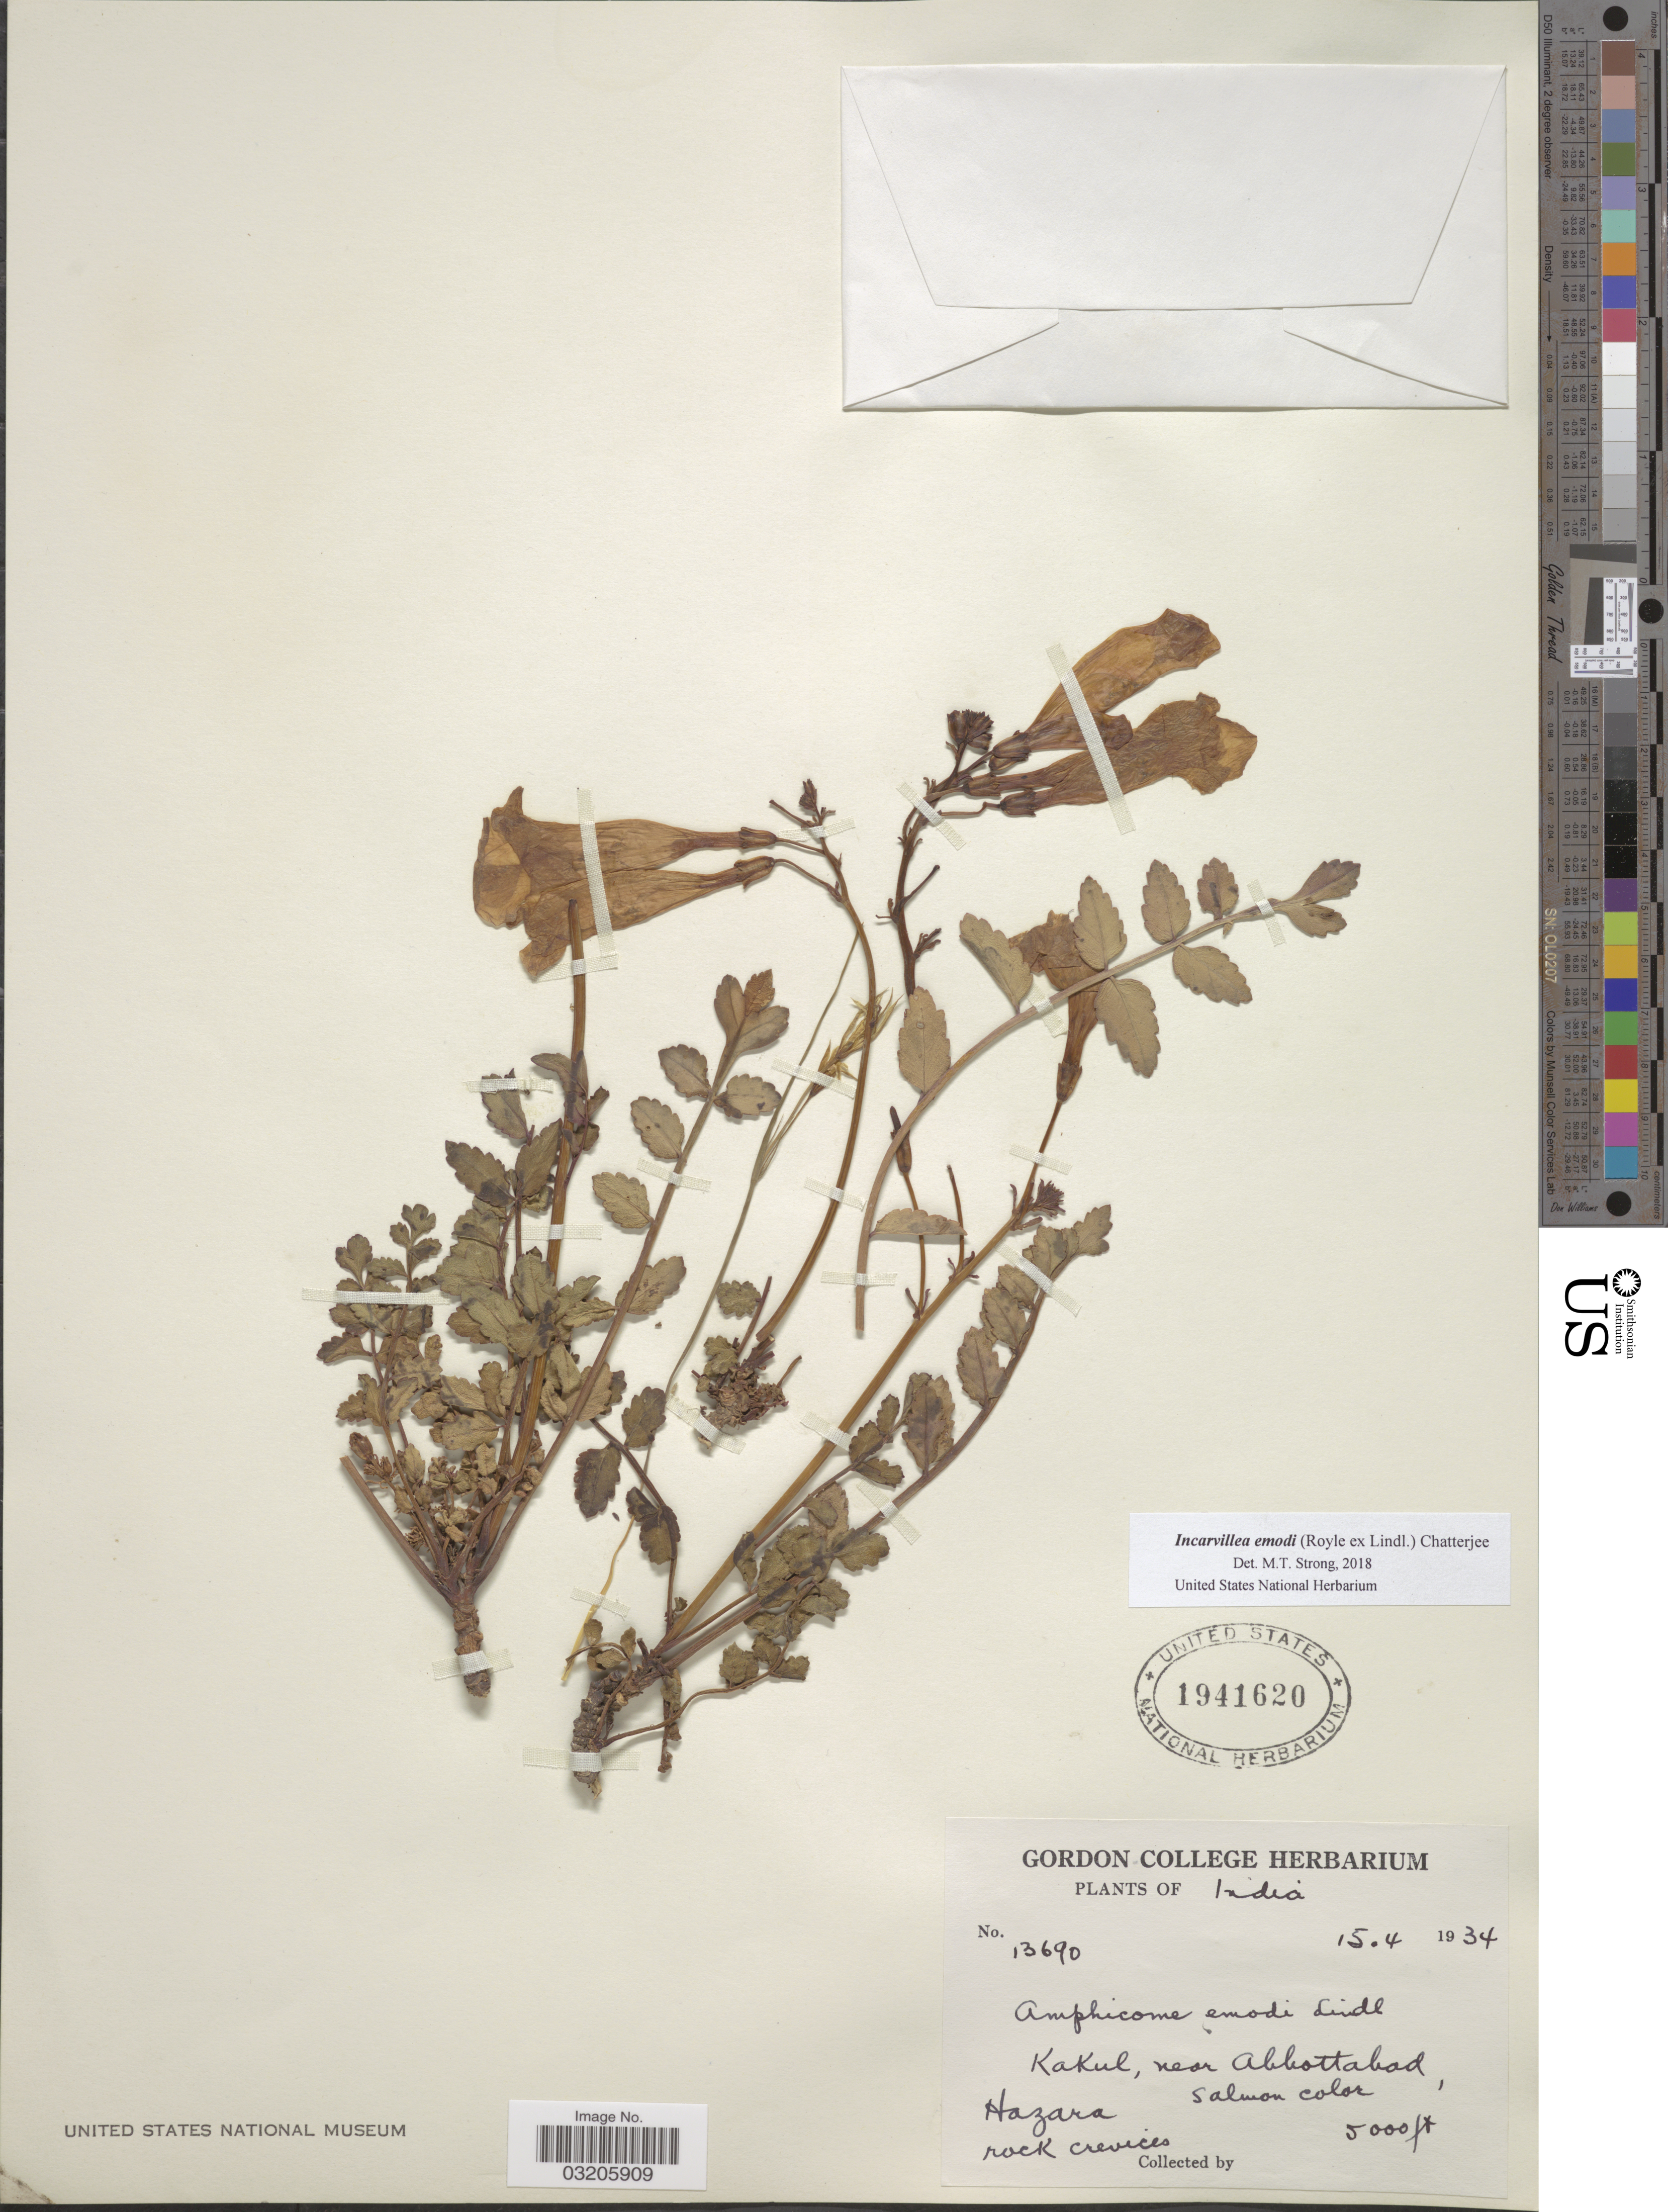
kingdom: Plantae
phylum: Tracheophyta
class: Magnoliopsida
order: Lamiales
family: Bignoniaceae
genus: Incarvillea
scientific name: Incarvillea emodi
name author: Chatterjee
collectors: Ex herb. Gordon College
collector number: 13690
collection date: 1934-04-15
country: Pakistan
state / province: Khyber Pakhtunkhwa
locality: Kakul, near Abottabad. Hazara. Rock crevices.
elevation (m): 1524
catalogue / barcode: US 1941620